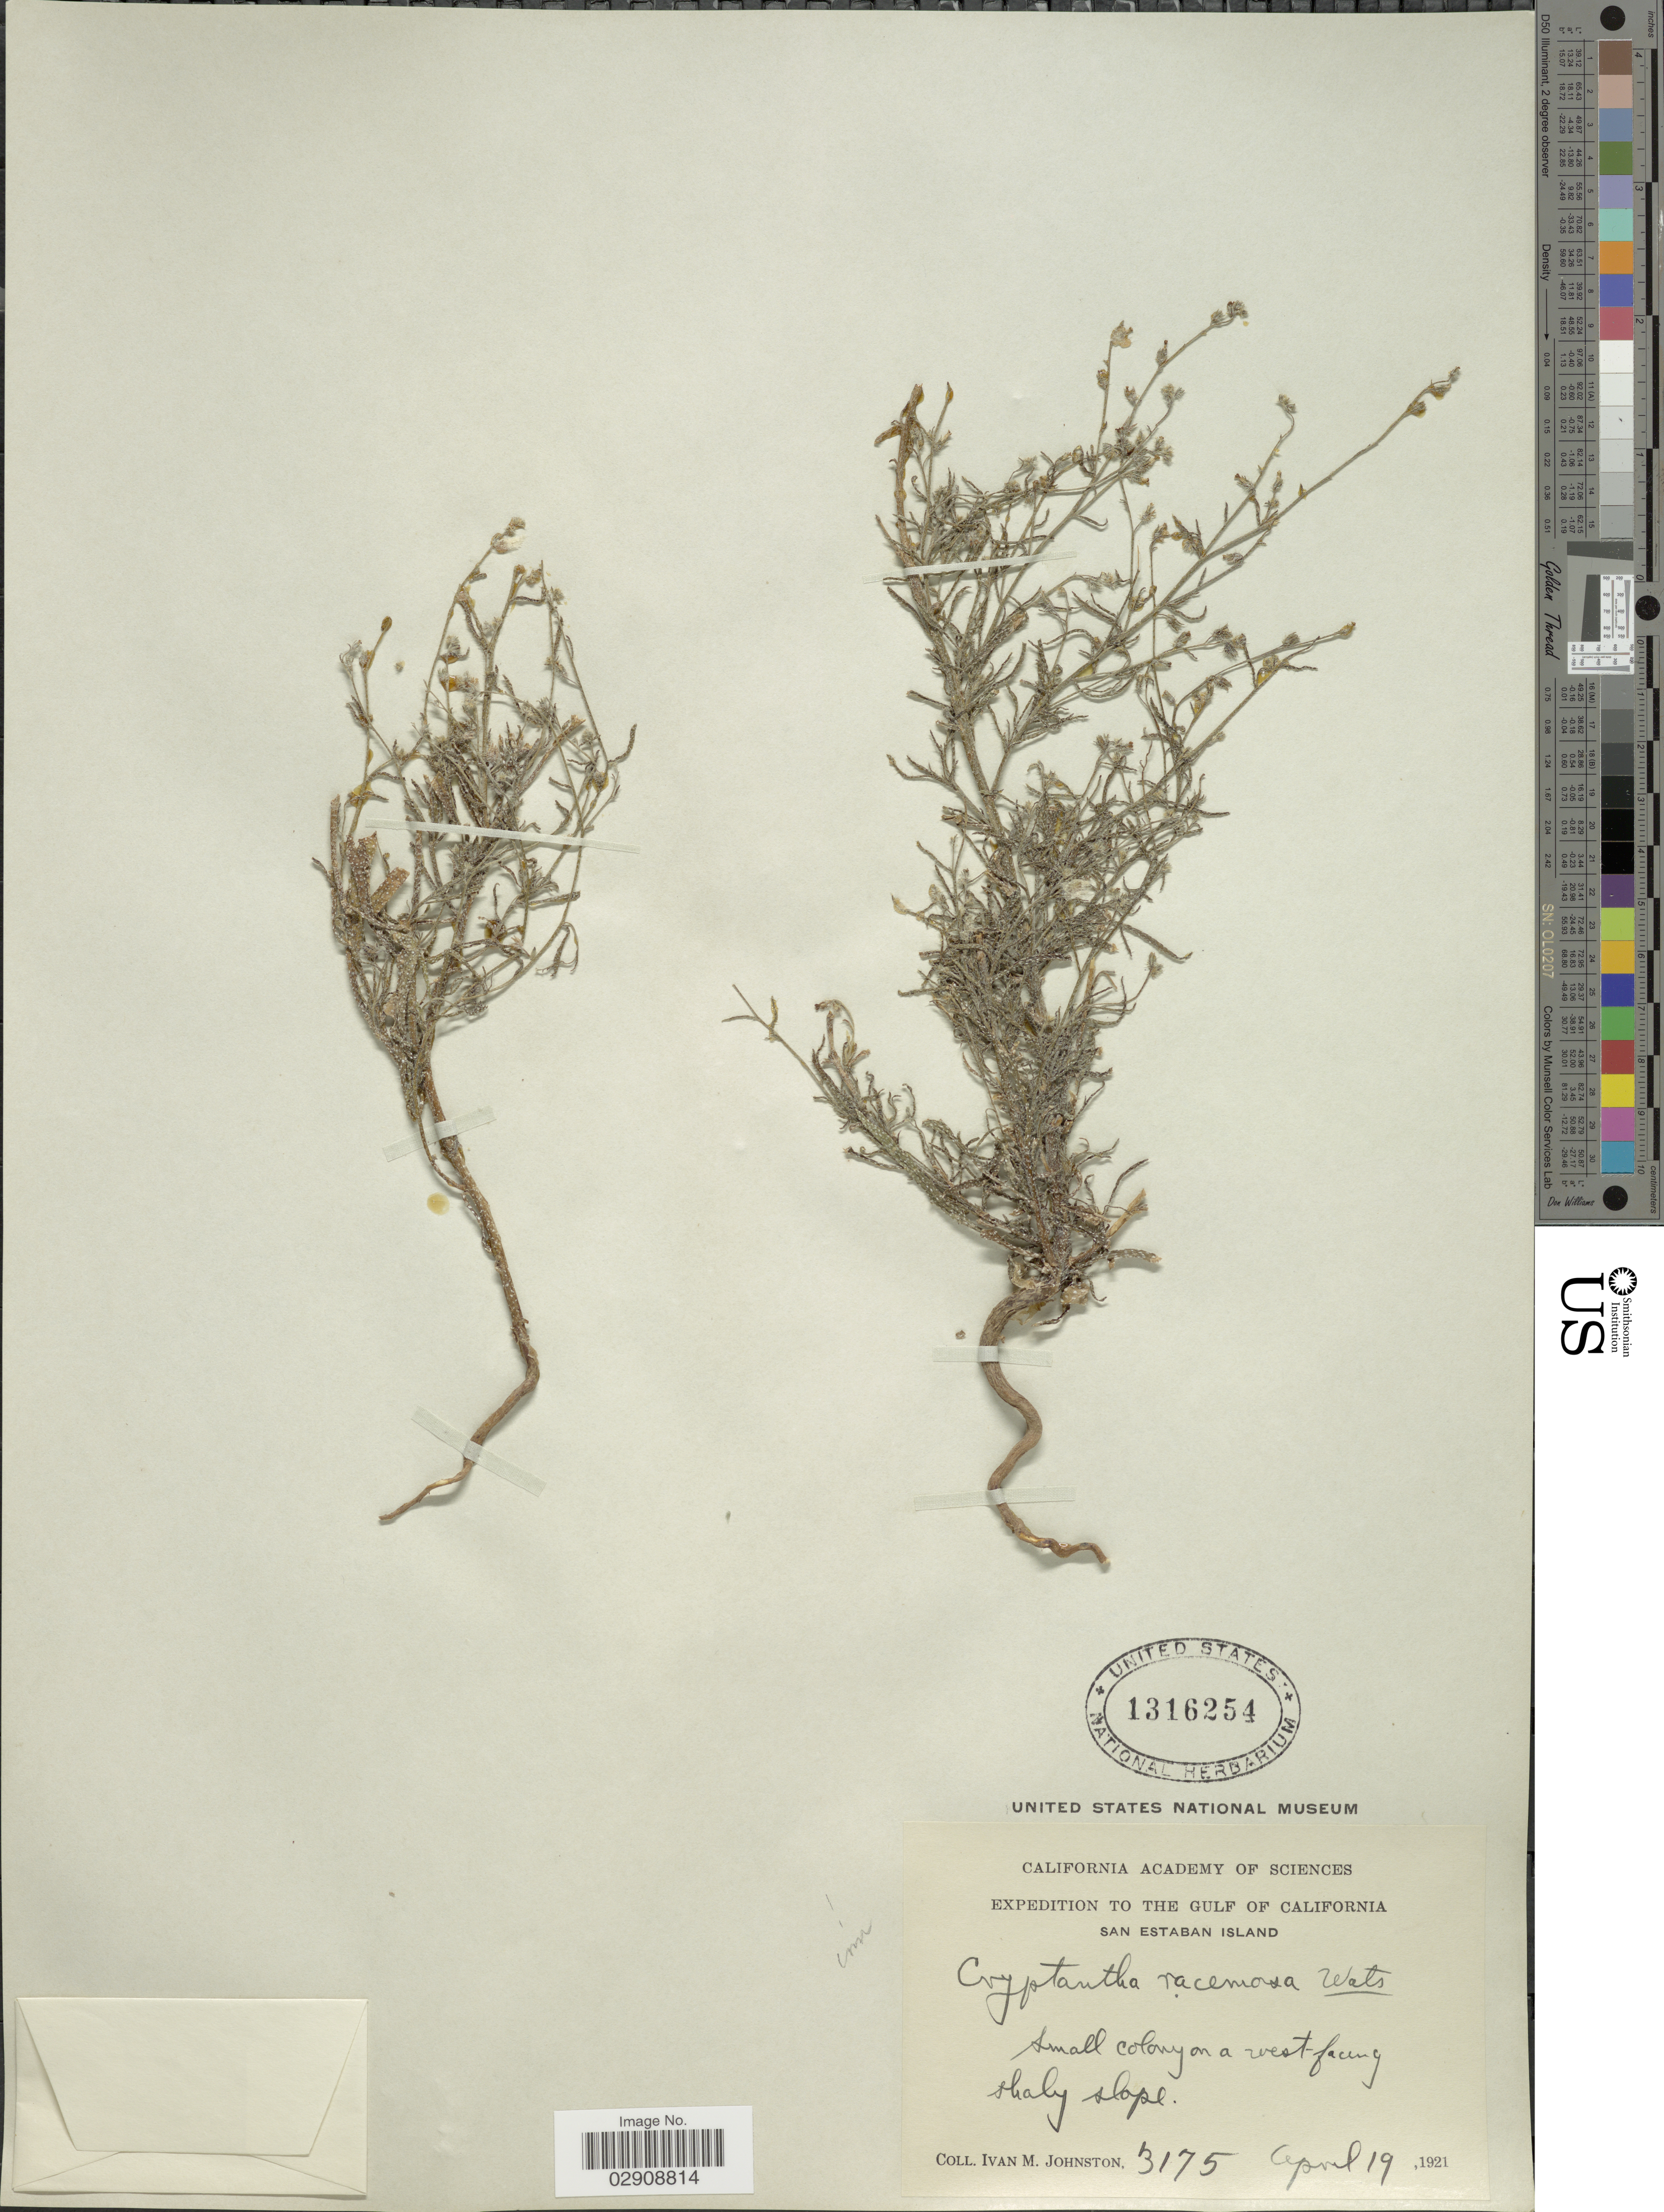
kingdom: Plantae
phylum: Tracheophyta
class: Magnoliopsida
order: Boraginales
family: Boraginaceae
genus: Cryptantha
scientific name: Cryptantha racemosa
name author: (S. Watson) Greene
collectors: I.M. Johnston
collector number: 3175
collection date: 1921-04-19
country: Mexico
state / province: Sonora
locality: The Gulf of California. San Esteban Island.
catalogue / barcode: US 1316254